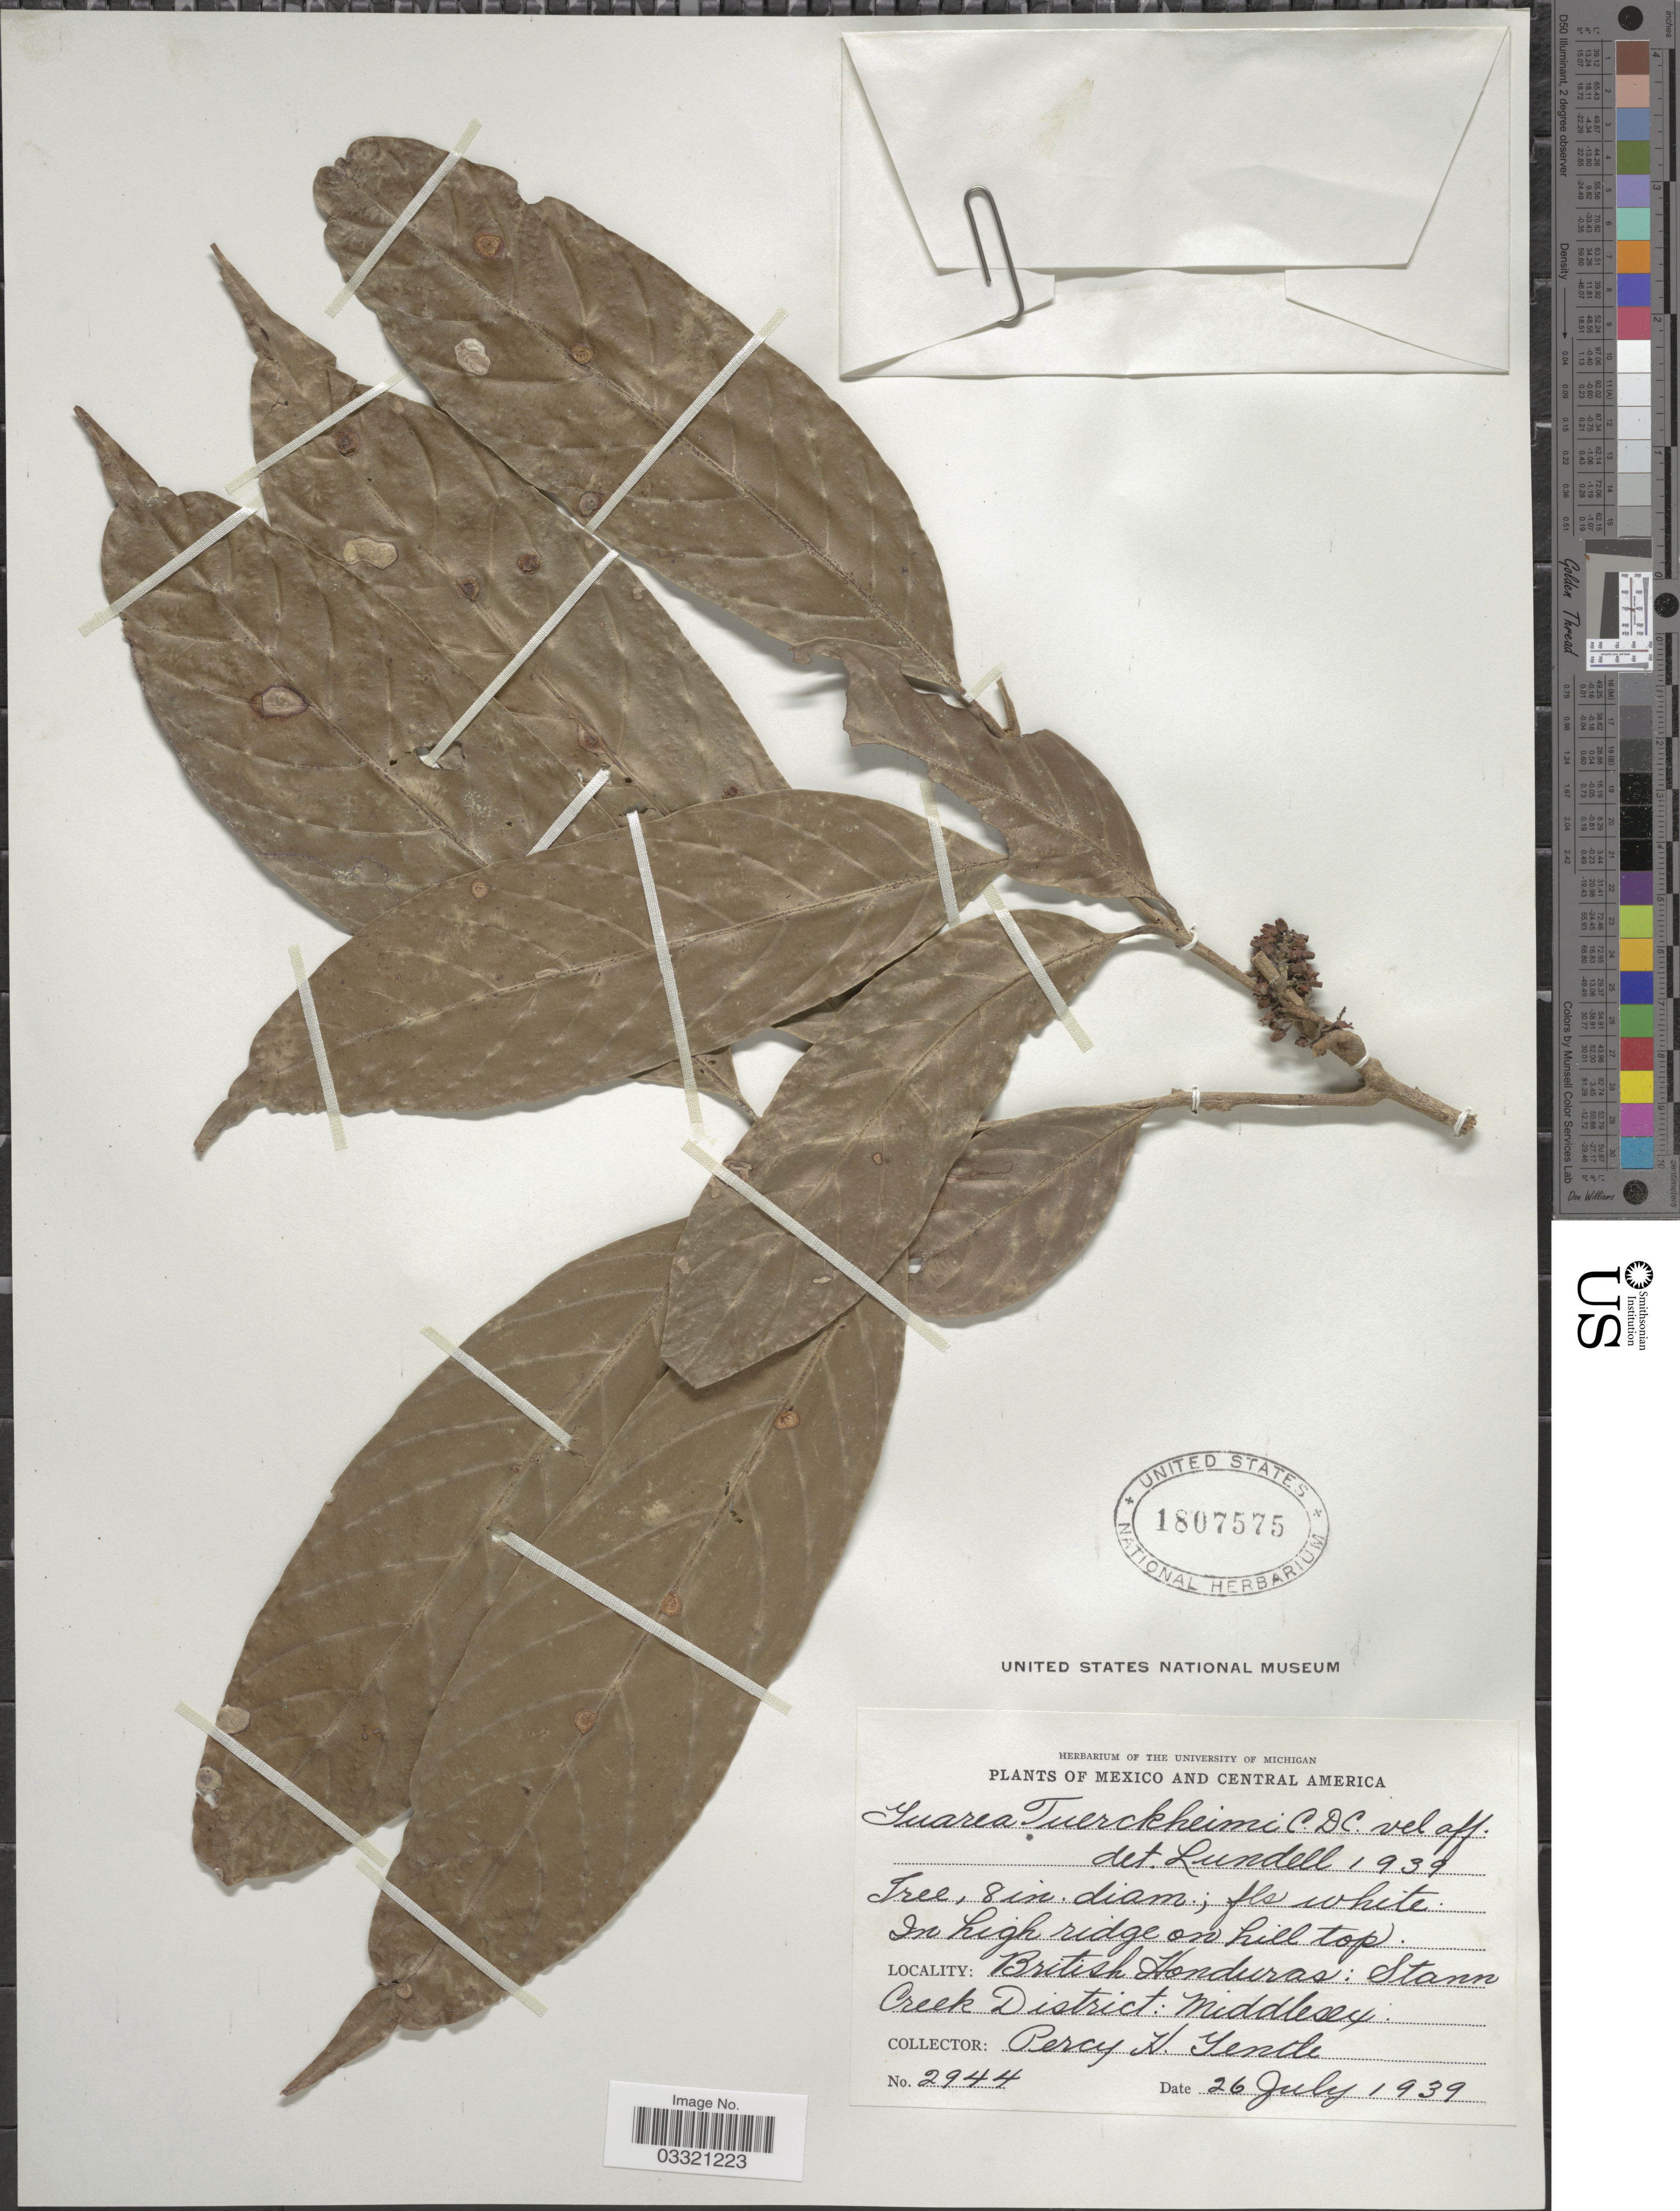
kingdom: Plantae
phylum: Tracheophyta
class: Magnoliopsida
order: Sapindales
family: Meliaceae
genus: Guarea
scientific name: Guarea tuerckheimii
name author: C. DC. ex Donn. Sm.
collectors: P. H. Gentle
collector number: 2944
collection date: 1939-07-26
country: Belize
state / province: Stann Creek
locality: British Honduras: Stann Creek District: Middlesex.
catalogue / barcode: US 1807575